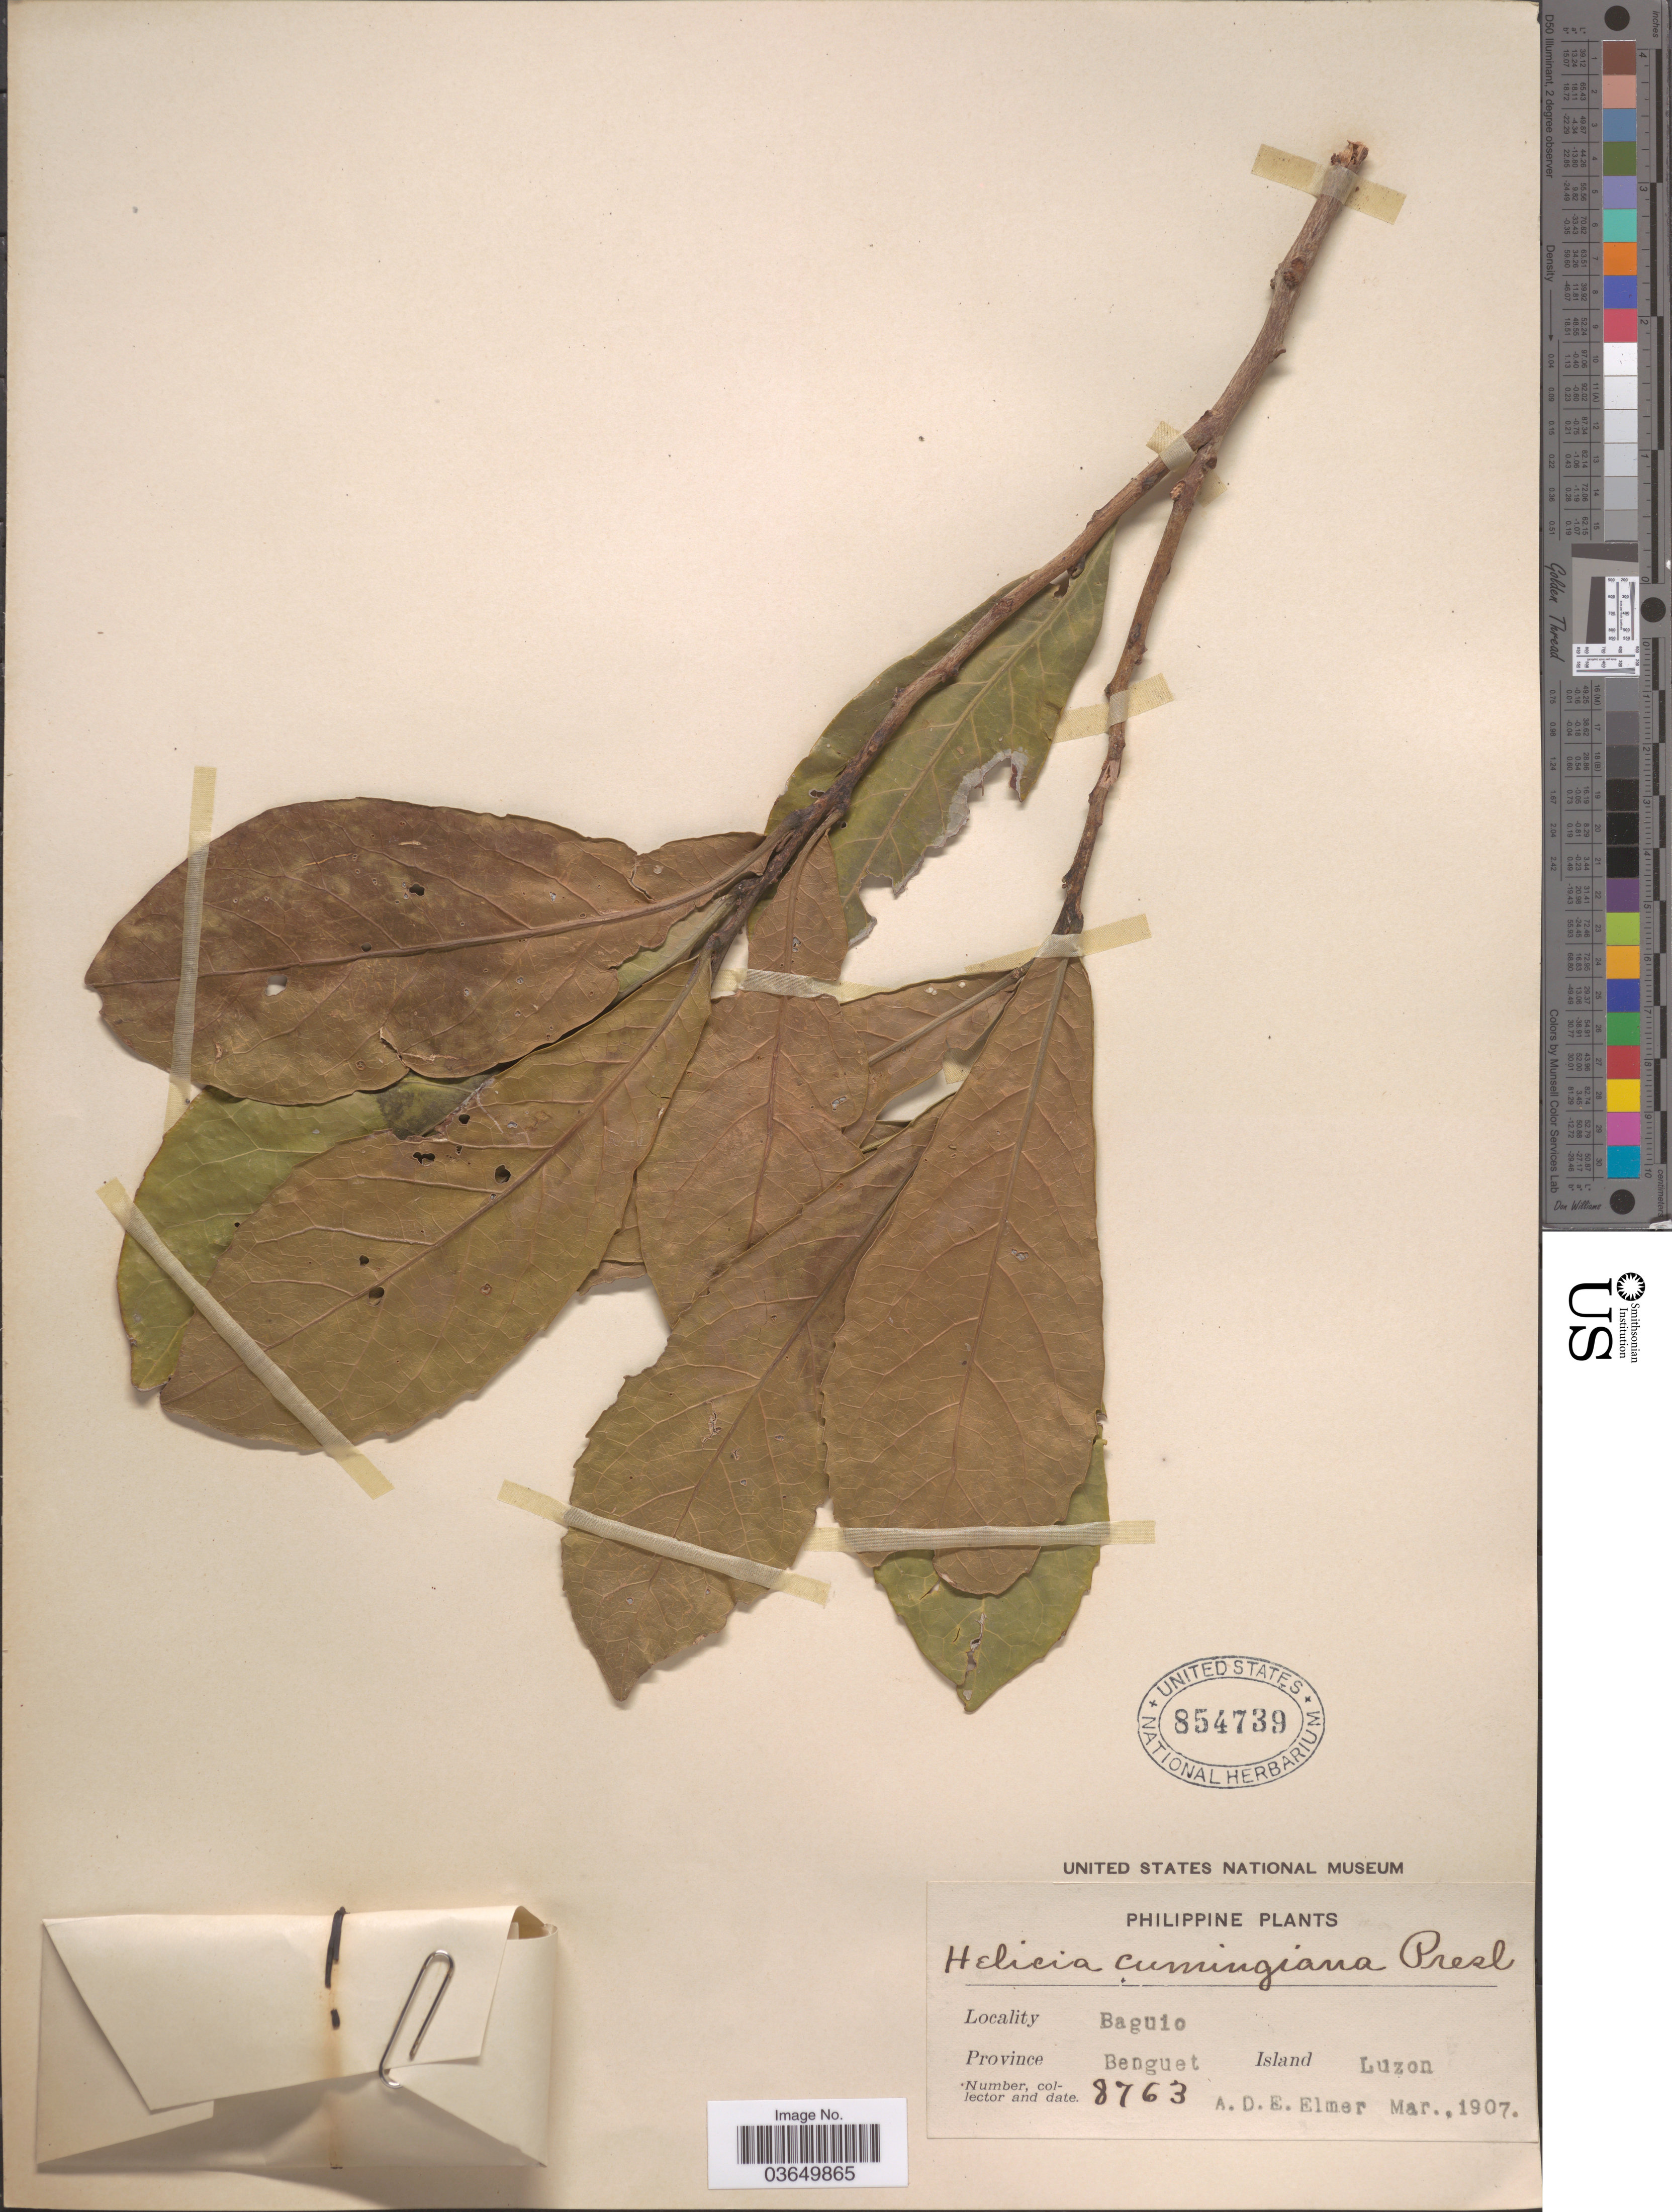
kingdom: Plantae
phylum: Tracheophyta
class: Magnoliopsida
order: Proteales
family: Proteaceae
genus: Helicia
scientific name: Helicia cumingiana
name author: C. Presl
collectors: A. D. E. Elmer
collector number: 8763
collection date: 1907-03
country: Philippines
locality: Baguio. Province Benguet. Island Luzon.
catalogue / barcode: US 854739